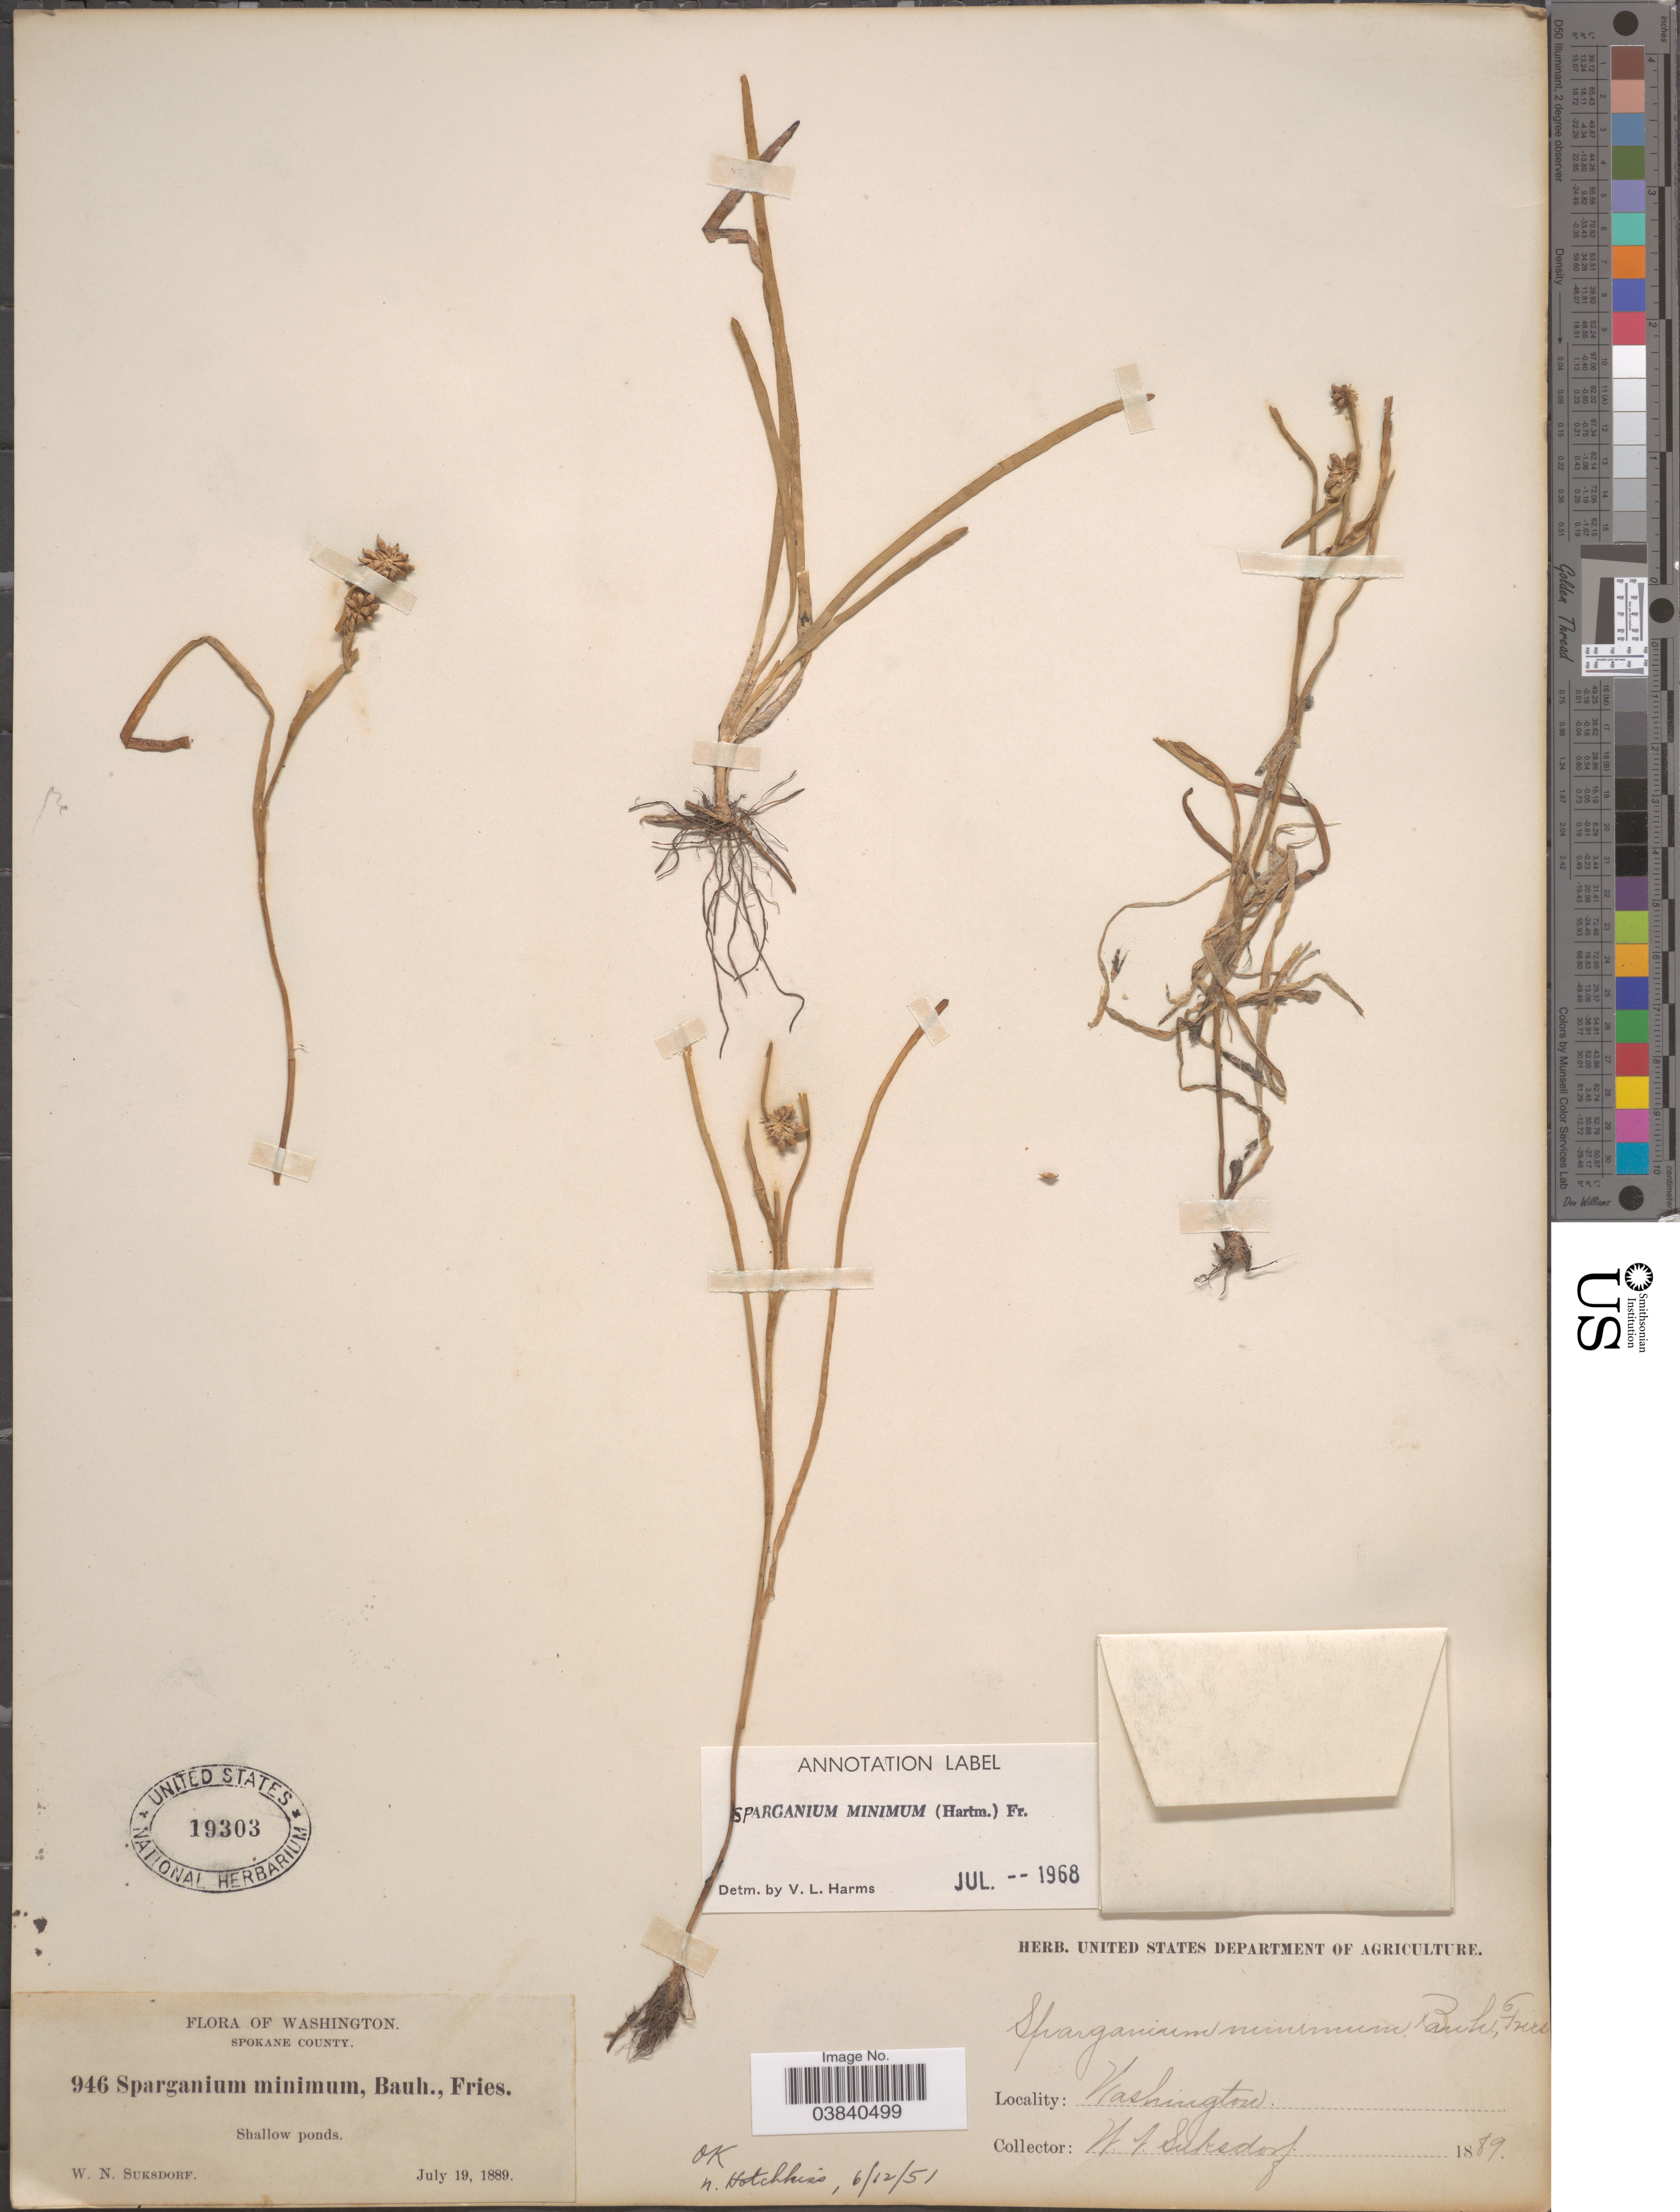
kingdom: Plantae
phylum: Tracheophyta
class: Liliopsida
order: Poales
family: Typhaceae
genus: Sparganium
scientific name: Sparganium minimum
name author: Wallr.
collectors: W. N. Suksdorf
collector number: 946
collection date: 1889-07-19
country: United States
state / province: Washington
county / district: Spokane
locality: Spokane County.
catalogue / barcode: US 19303